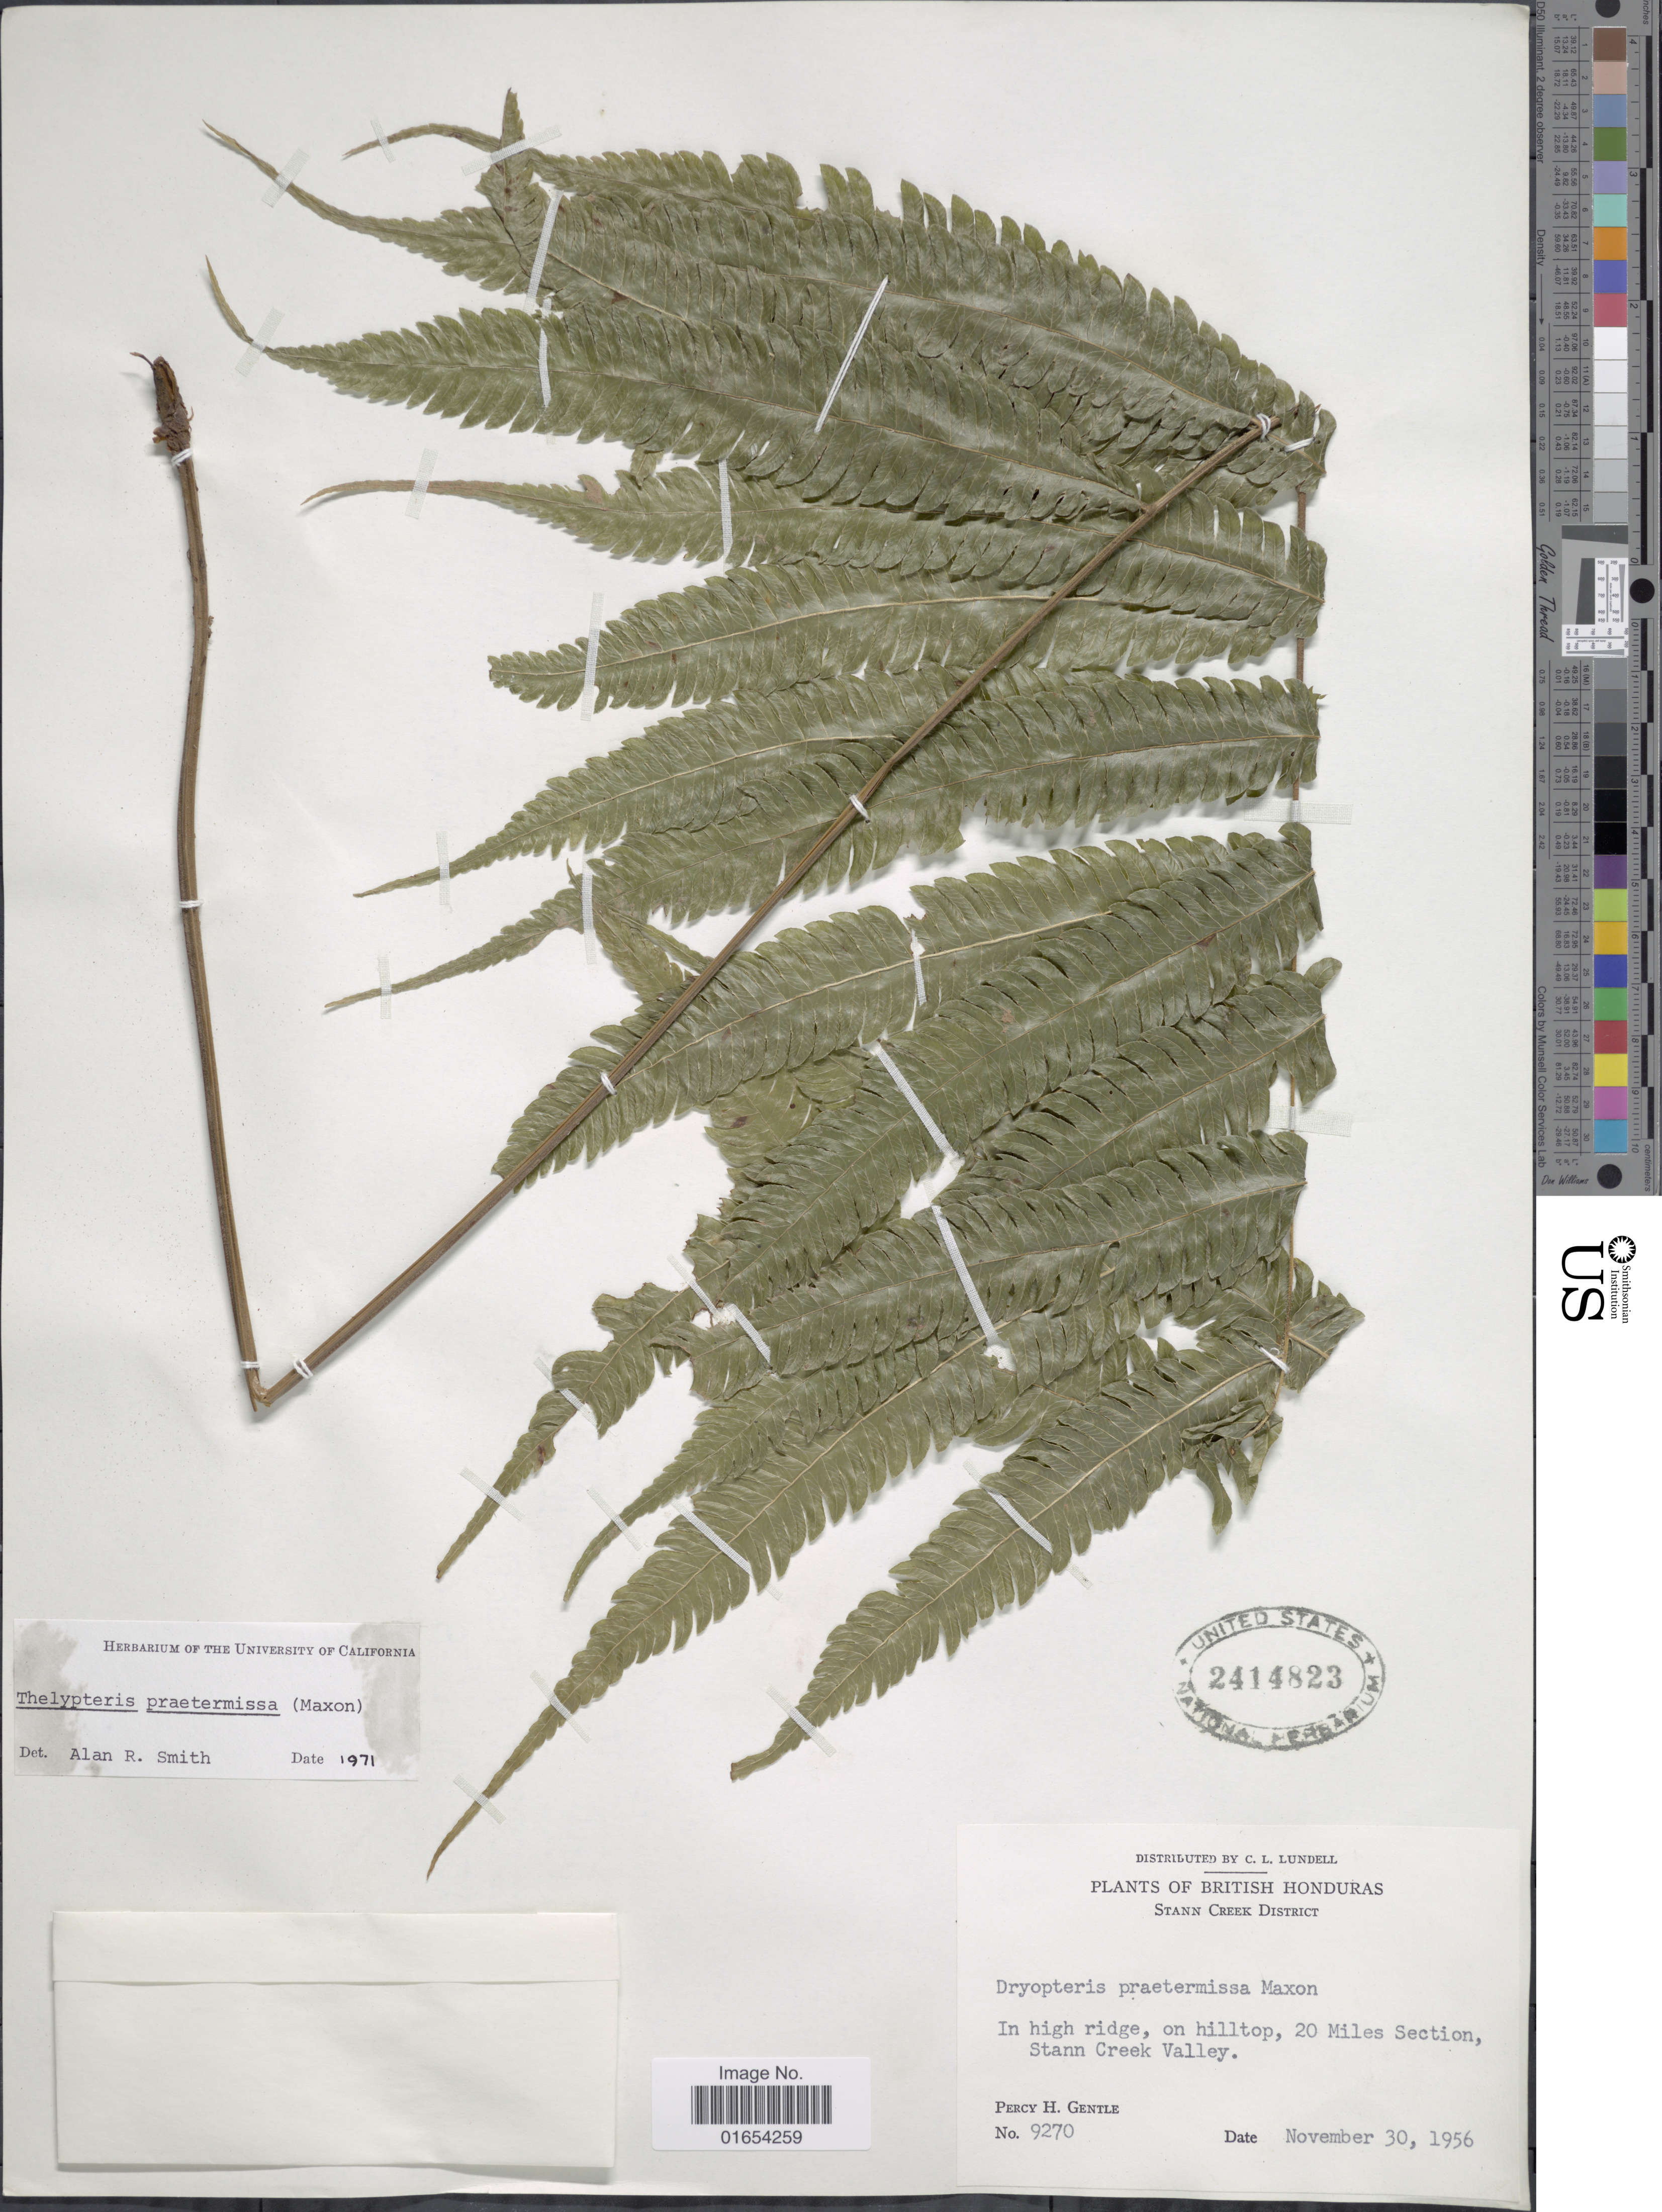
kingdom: Plantae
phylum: Tracheophyta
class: Polypodiopsida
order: Polypodiales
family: Thelypteridaceae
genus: Goniopteris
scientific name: Goniopteris praetermissa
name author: (Maxon) Salino & T.E. Almeida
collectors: P. H. Gentle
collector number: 9270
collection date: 1956-11-30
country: Belize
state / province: Stann Creek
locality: British Honduras, Om high ridge, on hilltopm 20 miles Section, Stann Creek Valley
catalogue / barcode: US 2414823